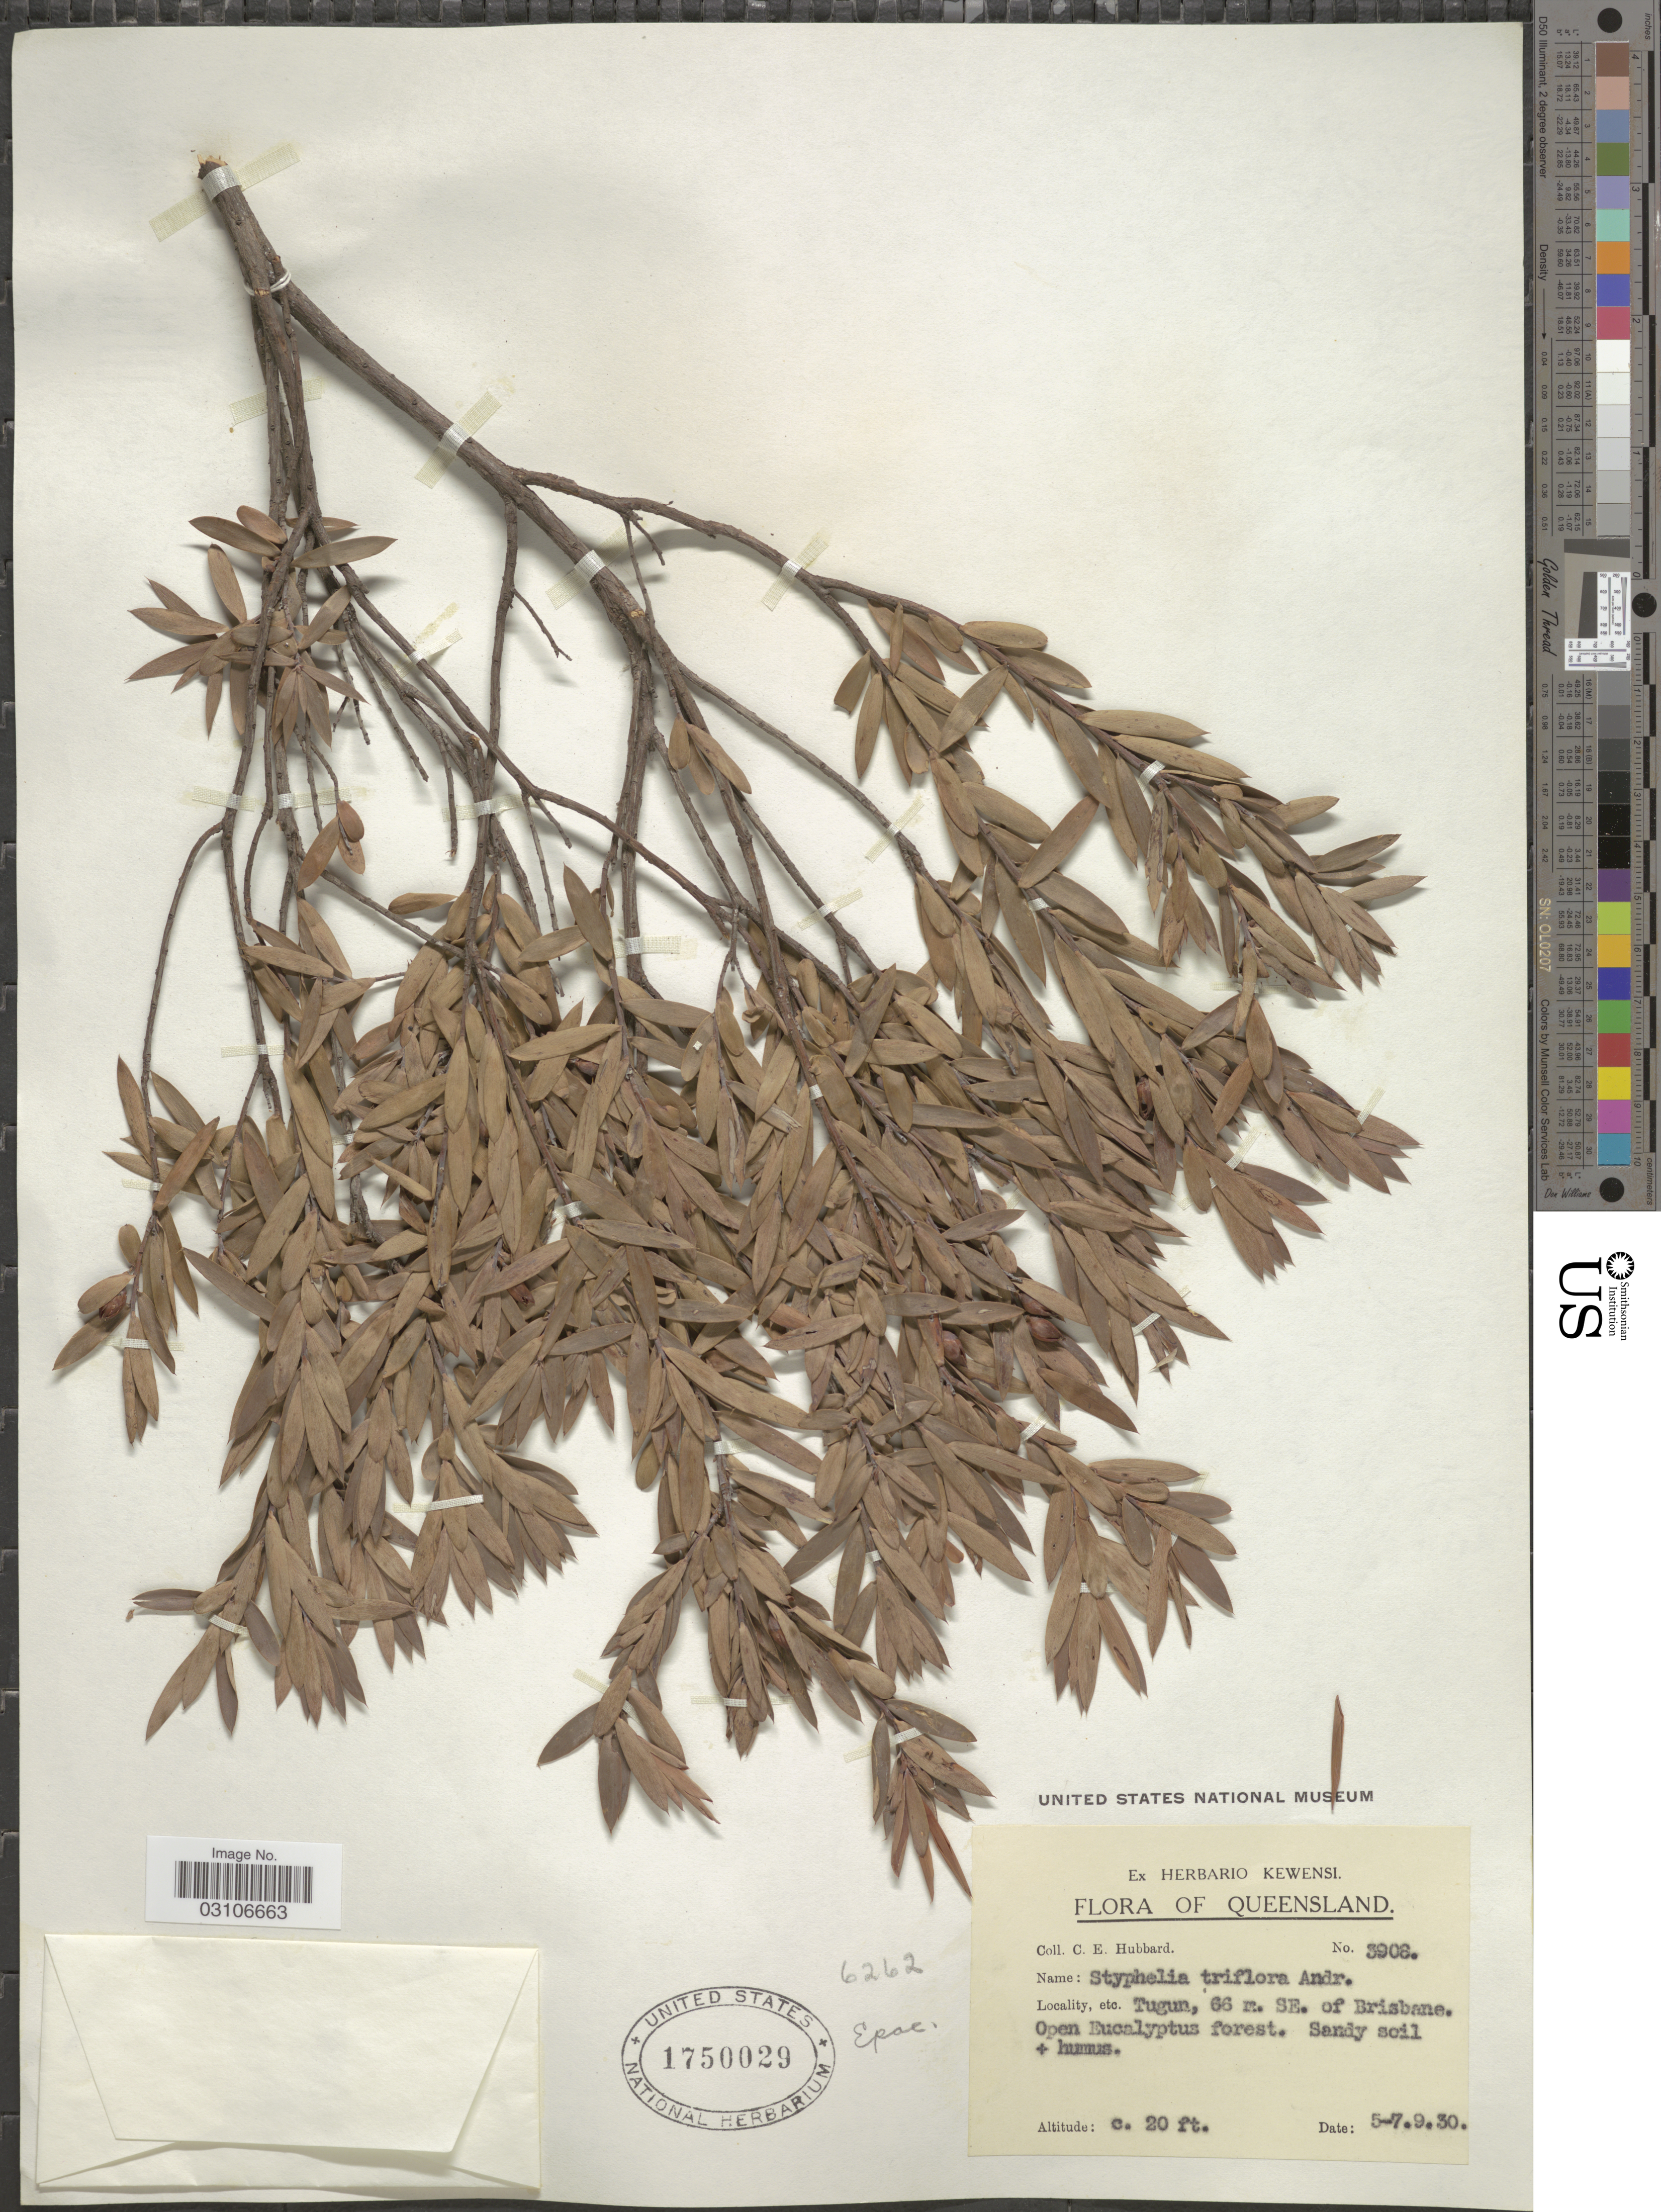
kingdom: Plantae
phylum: Tracheophyta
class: Magnoliopsida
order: Ericales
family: Ericaceae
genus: Styphelia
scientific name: Styphelia triflora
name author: Andrews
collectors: C. E. Hubbard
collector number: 3906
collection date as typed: Transcribed d/m/y: 5/9/30 to 7/9/30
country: Australia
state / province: Queensland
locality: Tugun, 66 m. SE. of Brisbane.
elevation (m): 6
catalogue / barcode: US 1750029